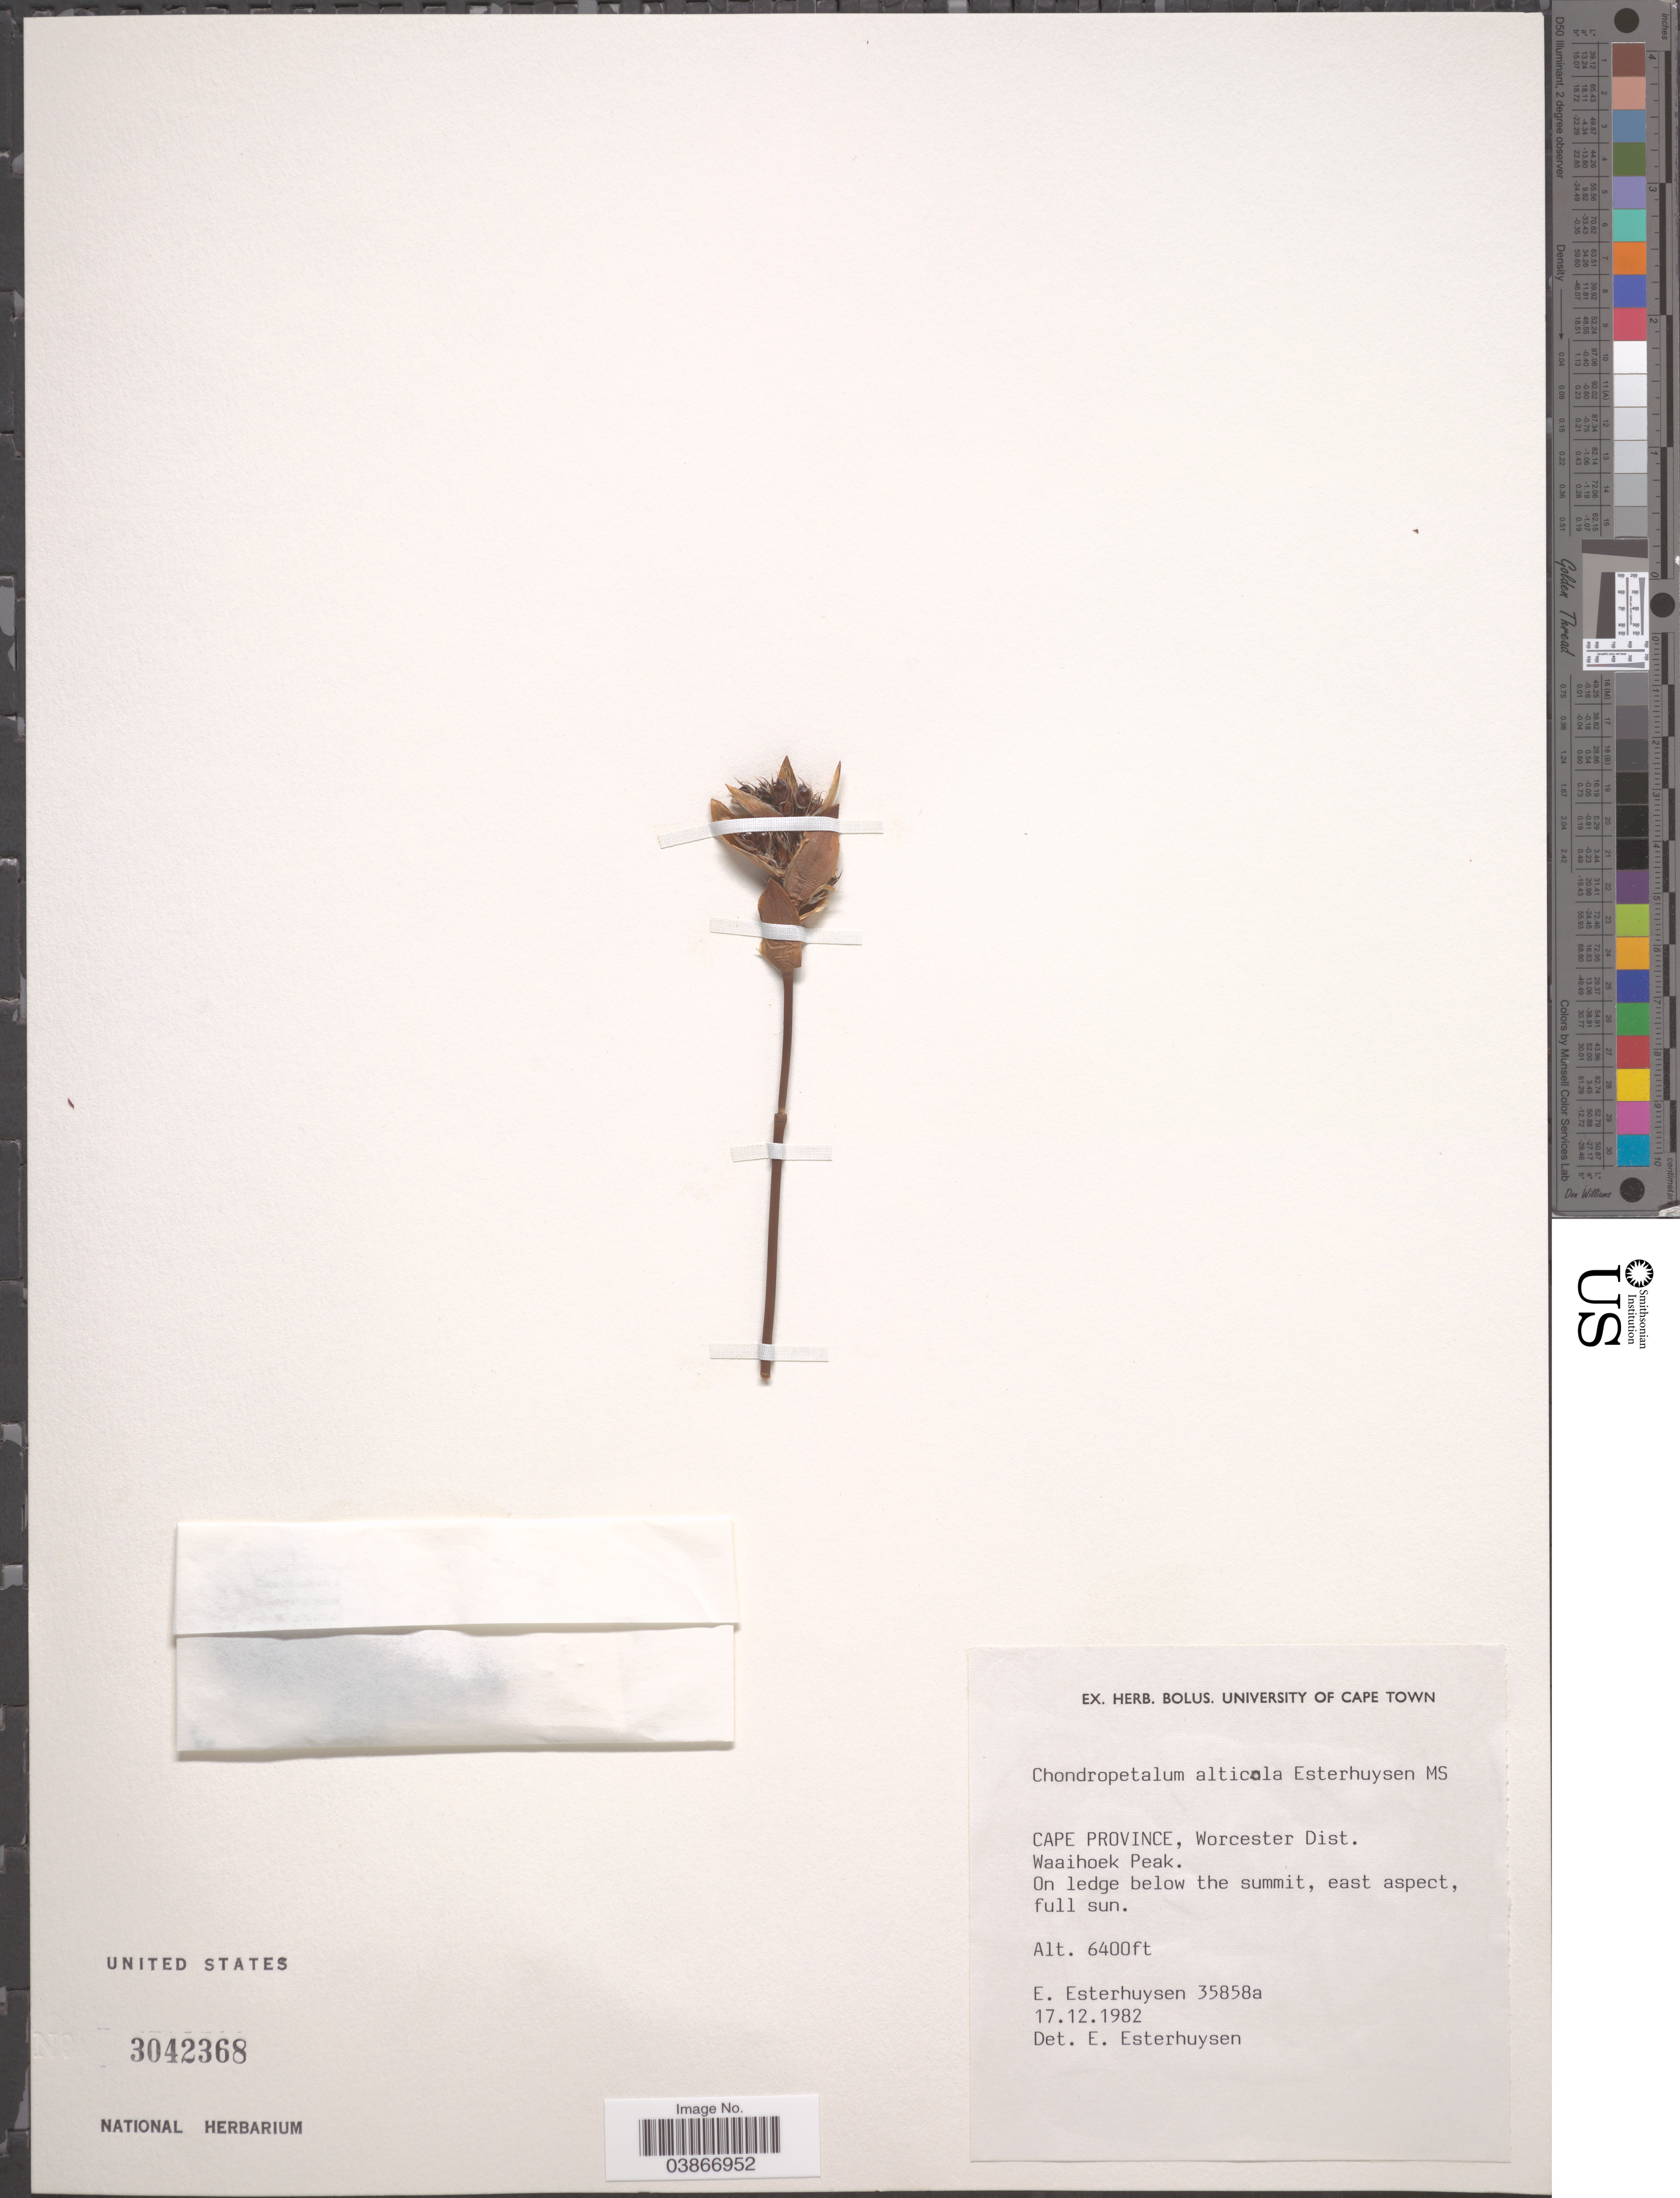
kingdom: Plantae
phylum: Tracheophyta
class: Liliopsida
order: Poales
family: Restionaceae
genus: Askidiosperma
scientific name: Askidiosperma sp.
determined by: Strong, Mark T., (BOT), Smithsonian Institution - National Museum of Natural History (UNITED STATES)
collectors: E. E. Esterhuysen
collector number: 35858a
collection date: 1982-12-17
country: South Africa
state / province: Western Cape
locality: Worcester Dist. Waaihoek Peak. On ledge below the summit, east aspect.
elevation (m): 1951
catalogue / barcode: US 3042368